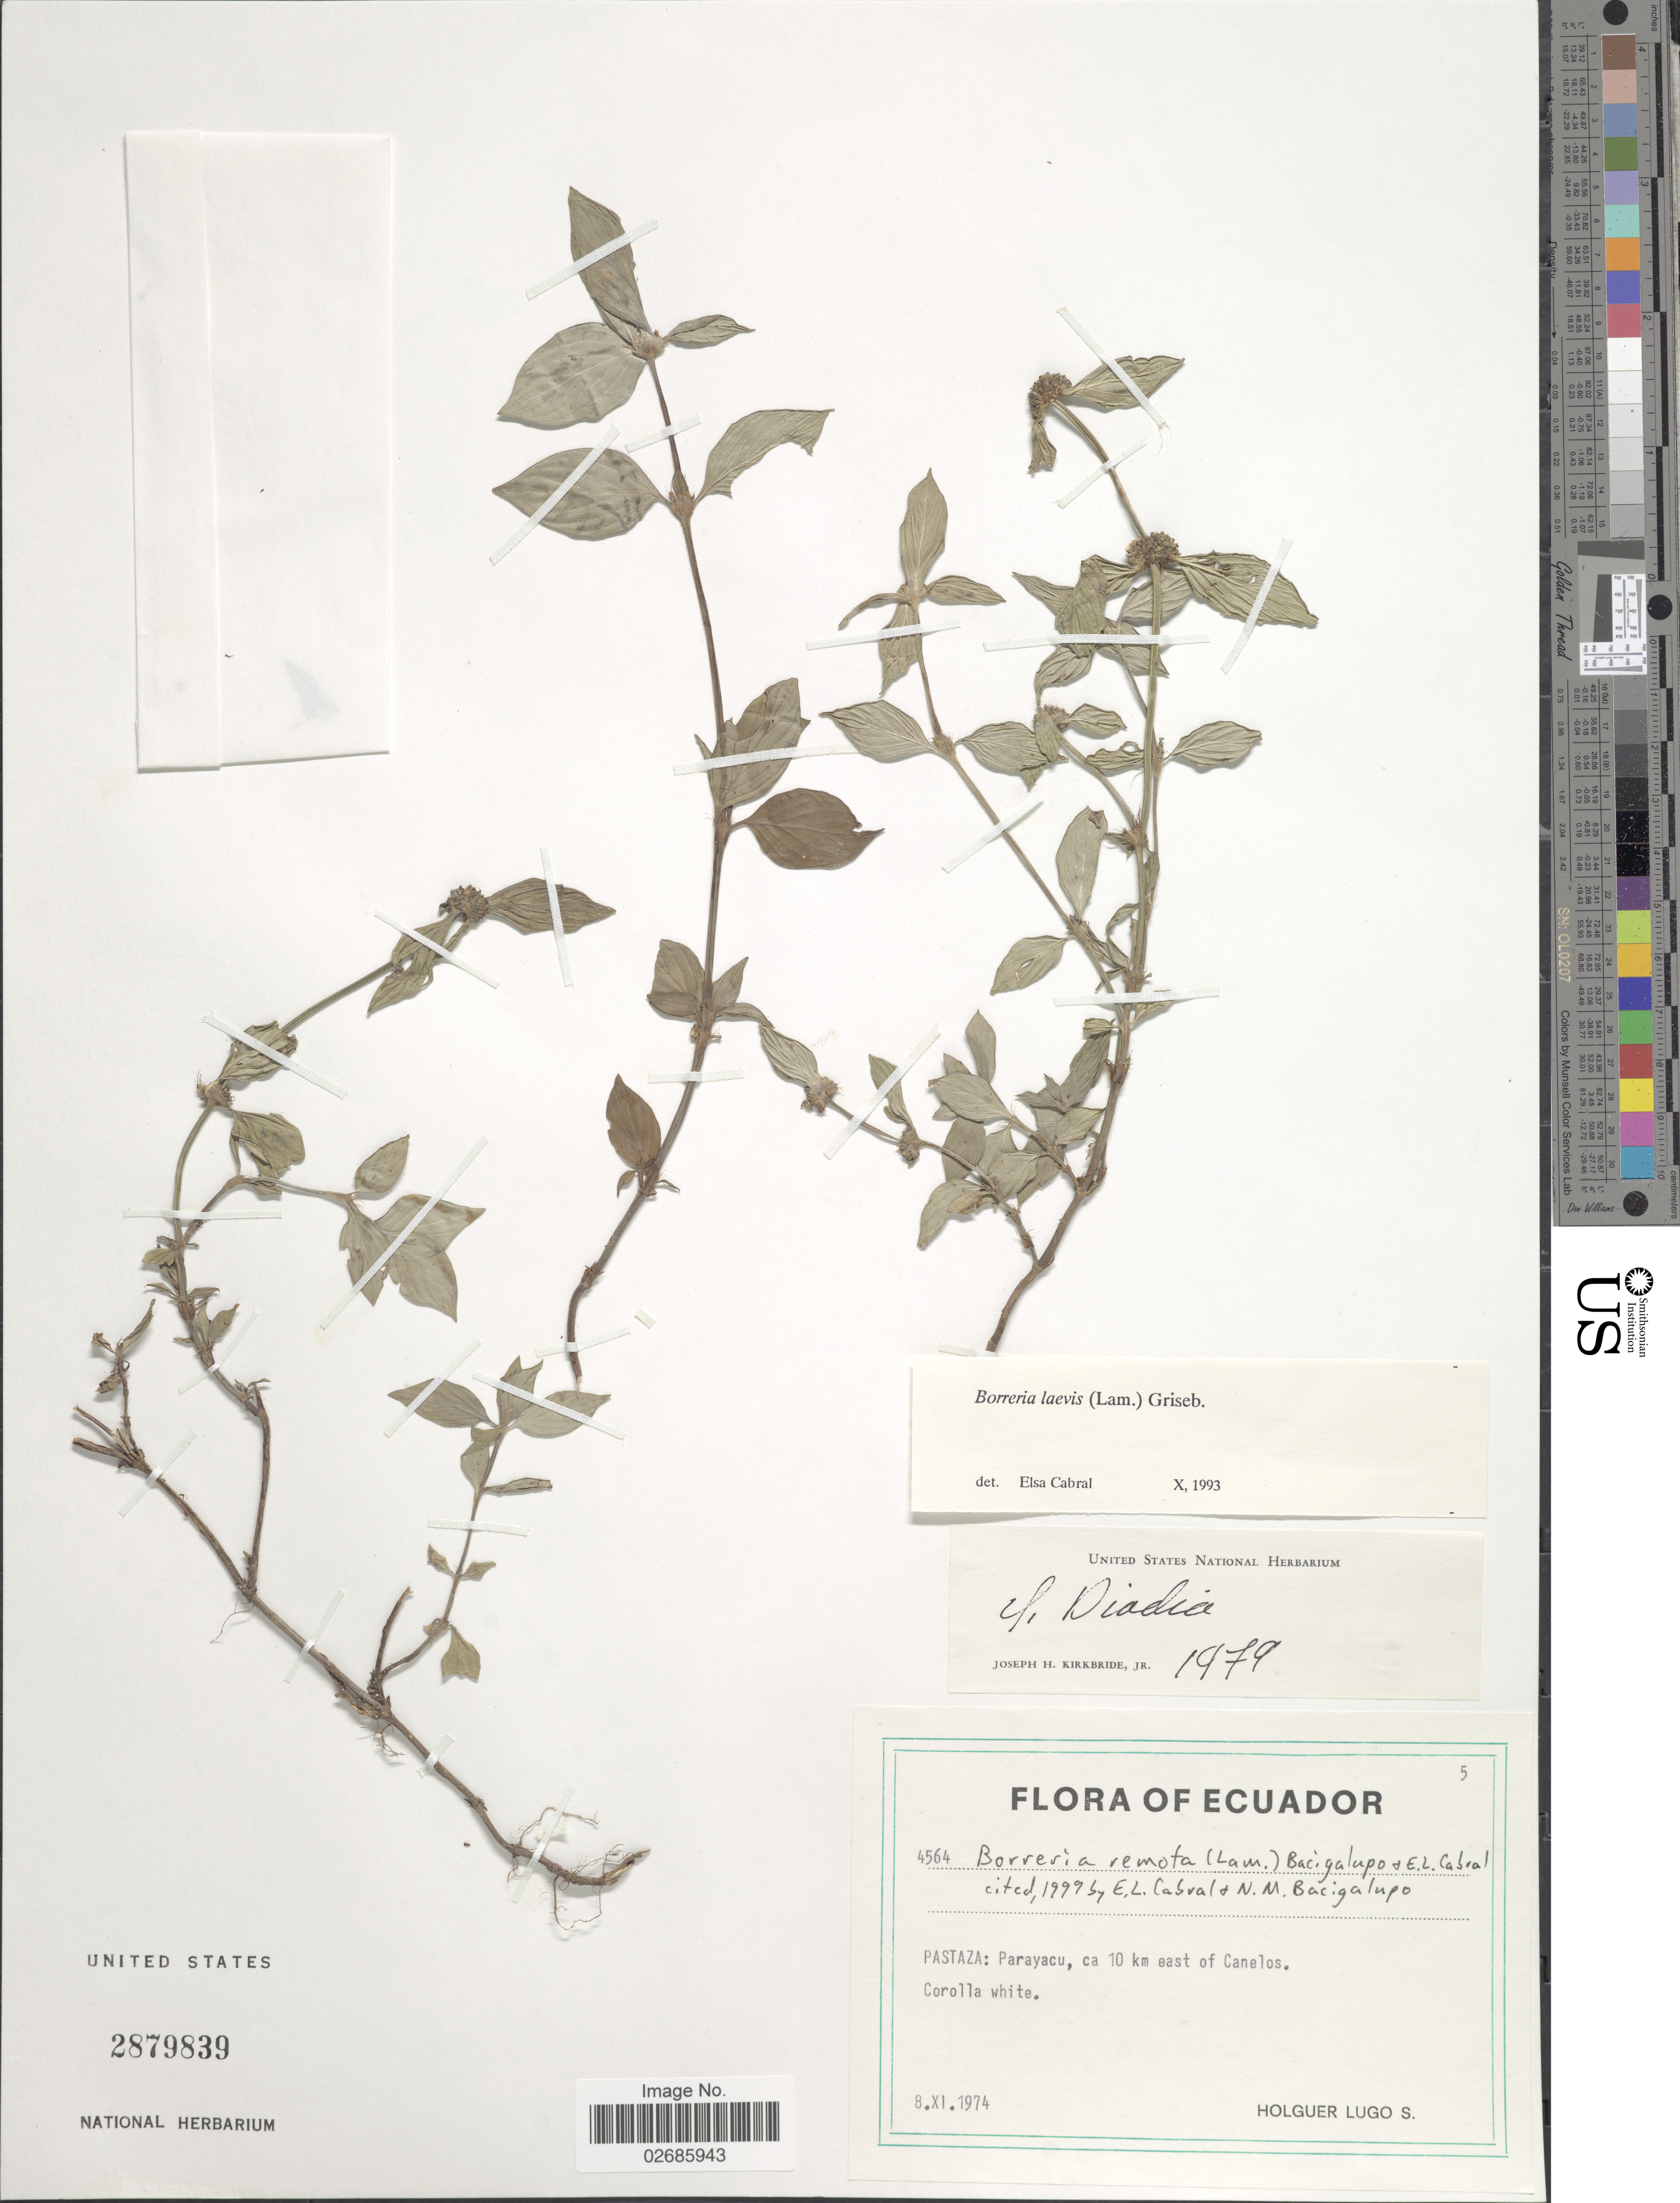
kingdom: Plantae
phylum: Tracheophyta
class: Magnoliopsida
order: Gentianales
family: Rubiaceae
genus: Borreria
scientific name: Borreria remota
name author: (Lam.) Bacigalupo & E.L. Cabral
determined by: Kirkbride, J. H., Jr.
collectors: H. Lugo S.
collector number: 4564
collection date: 1974-09-08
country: Ecuador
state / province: Pastaza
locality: Parayacu, ca 10 km east of Canelos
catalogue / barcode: US 2879839